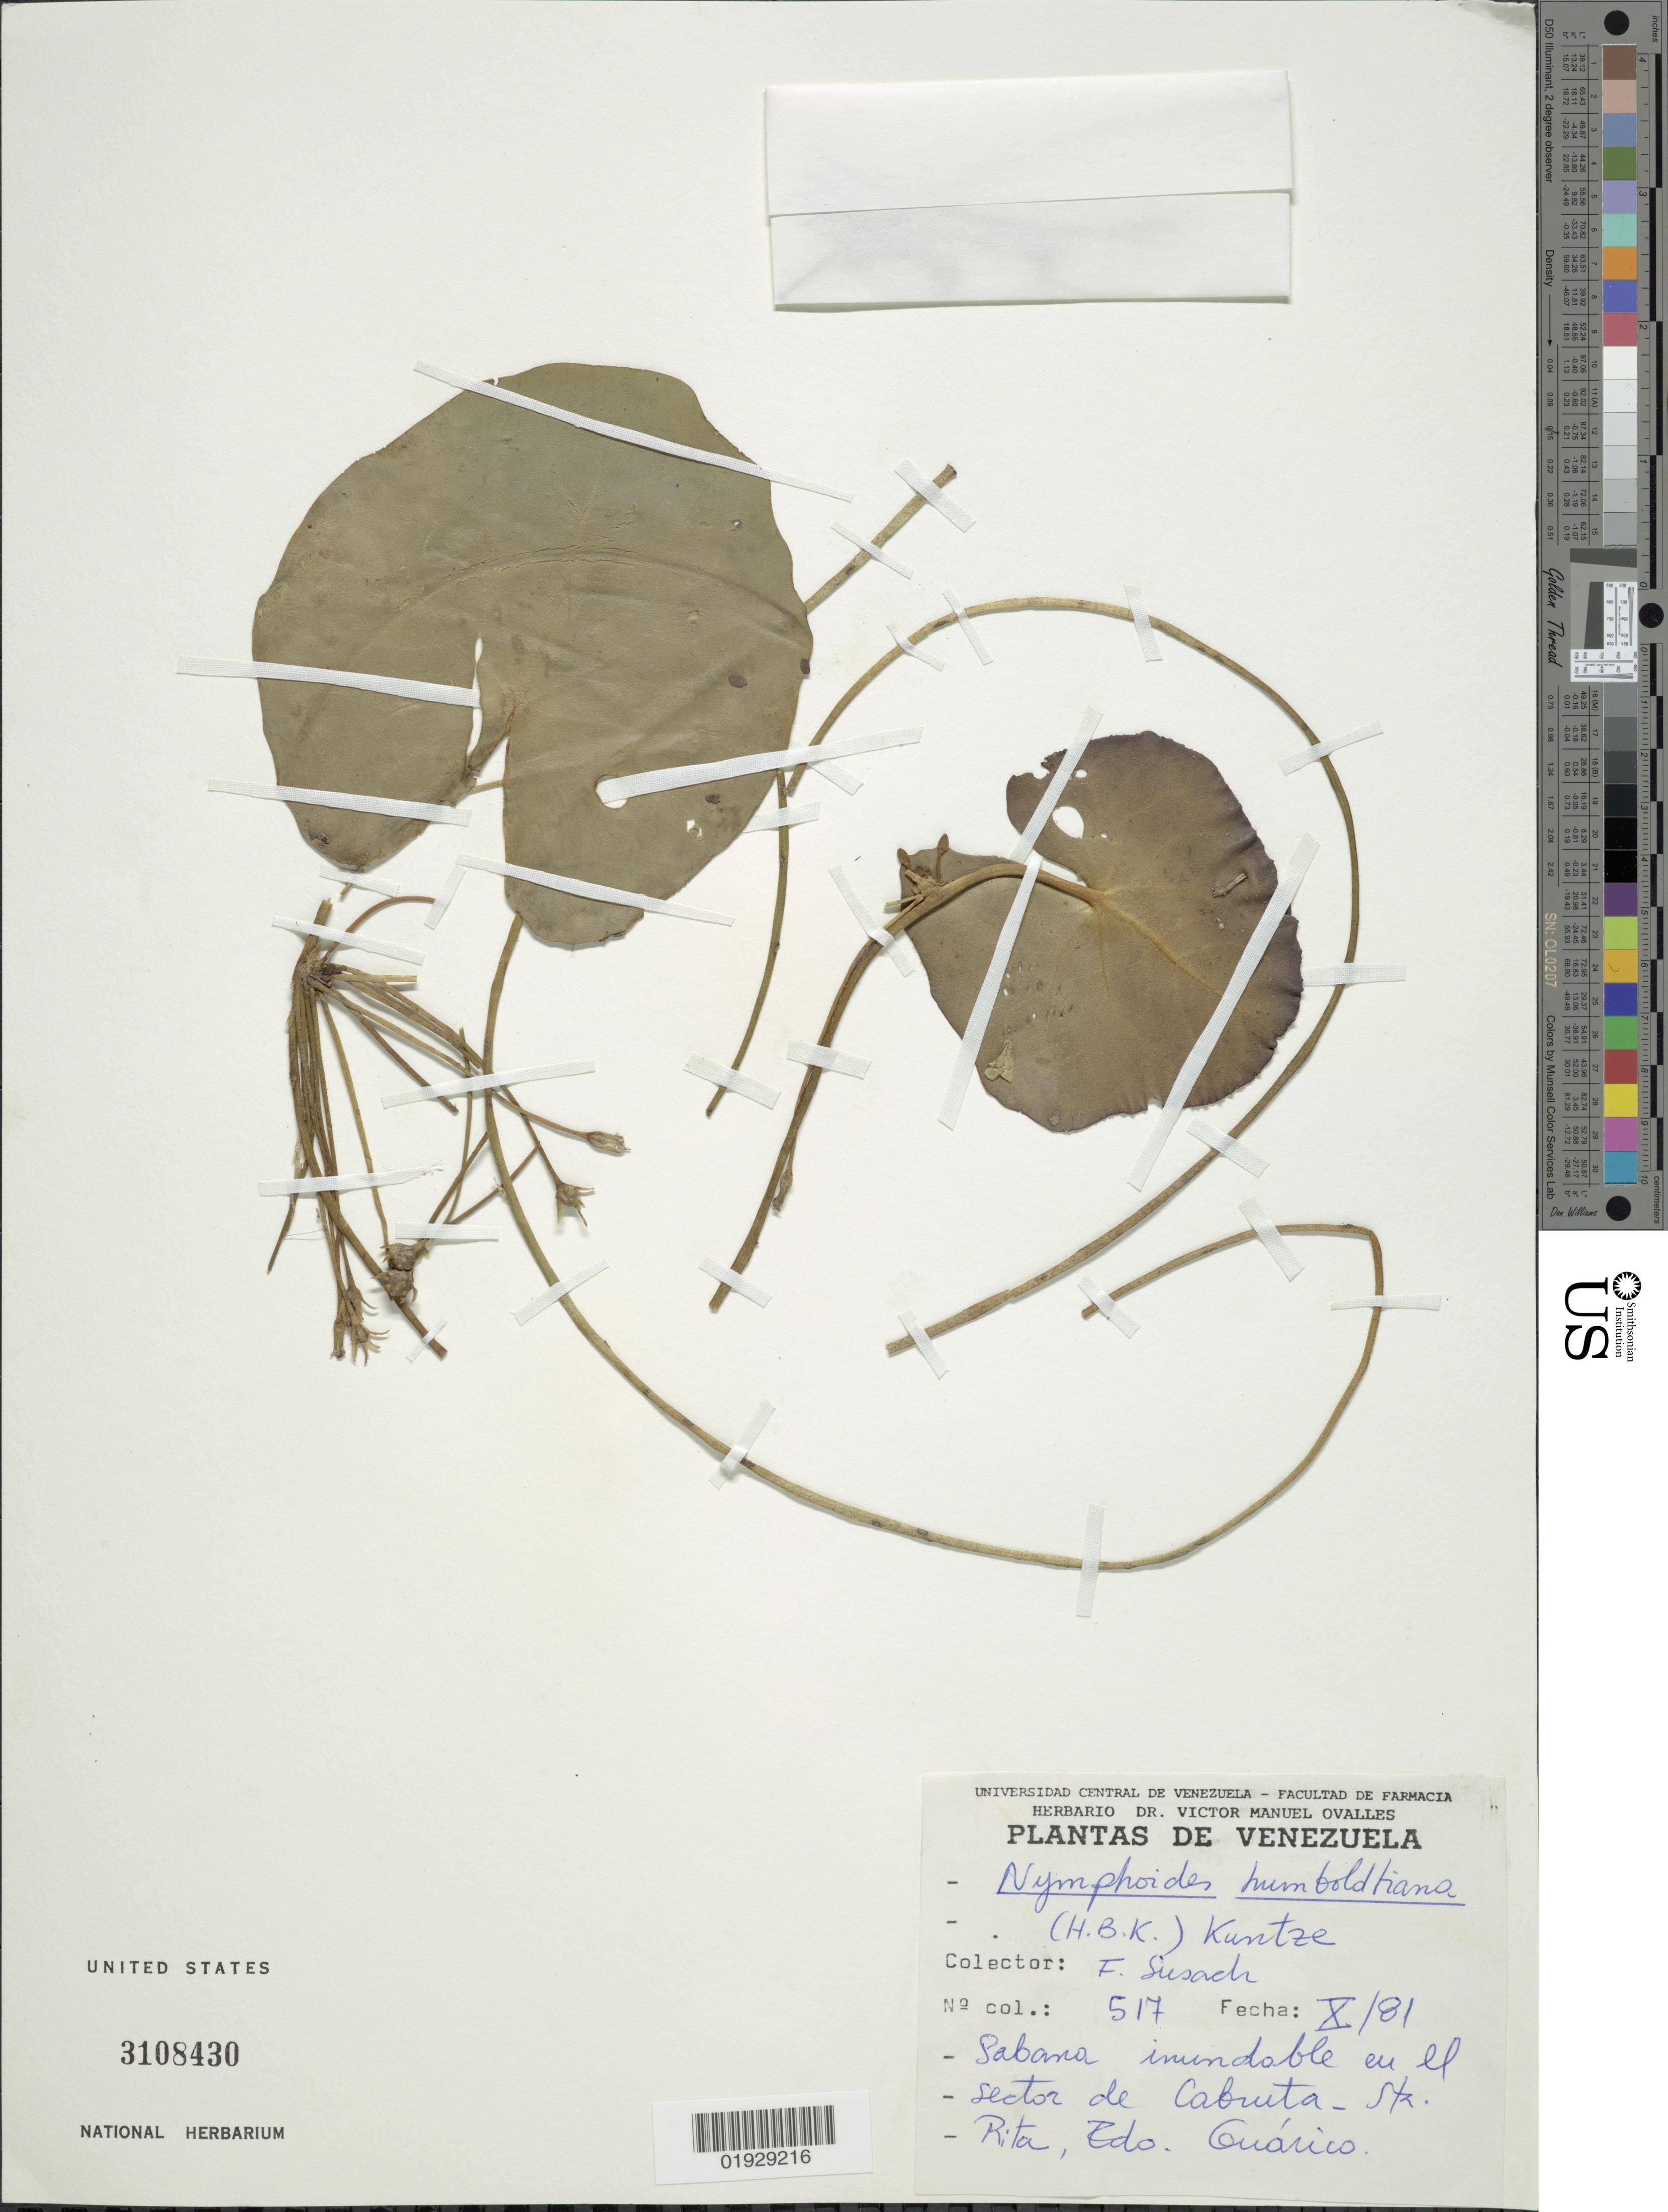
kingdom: Plantae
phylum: Tracheophyta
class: Magnoliopsida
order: Asterales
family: Menyanthaceae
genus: Nymphoides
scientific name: Nymphoides indica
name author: (L.) Kuntze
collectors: F. Susach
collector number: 517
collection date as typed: Transcribed d/m/y: /10/81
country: Venezuela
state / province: Guárico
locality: Sabana inundable en el sector de Cabuita - Sta. Rita.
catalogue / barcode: US 3108430